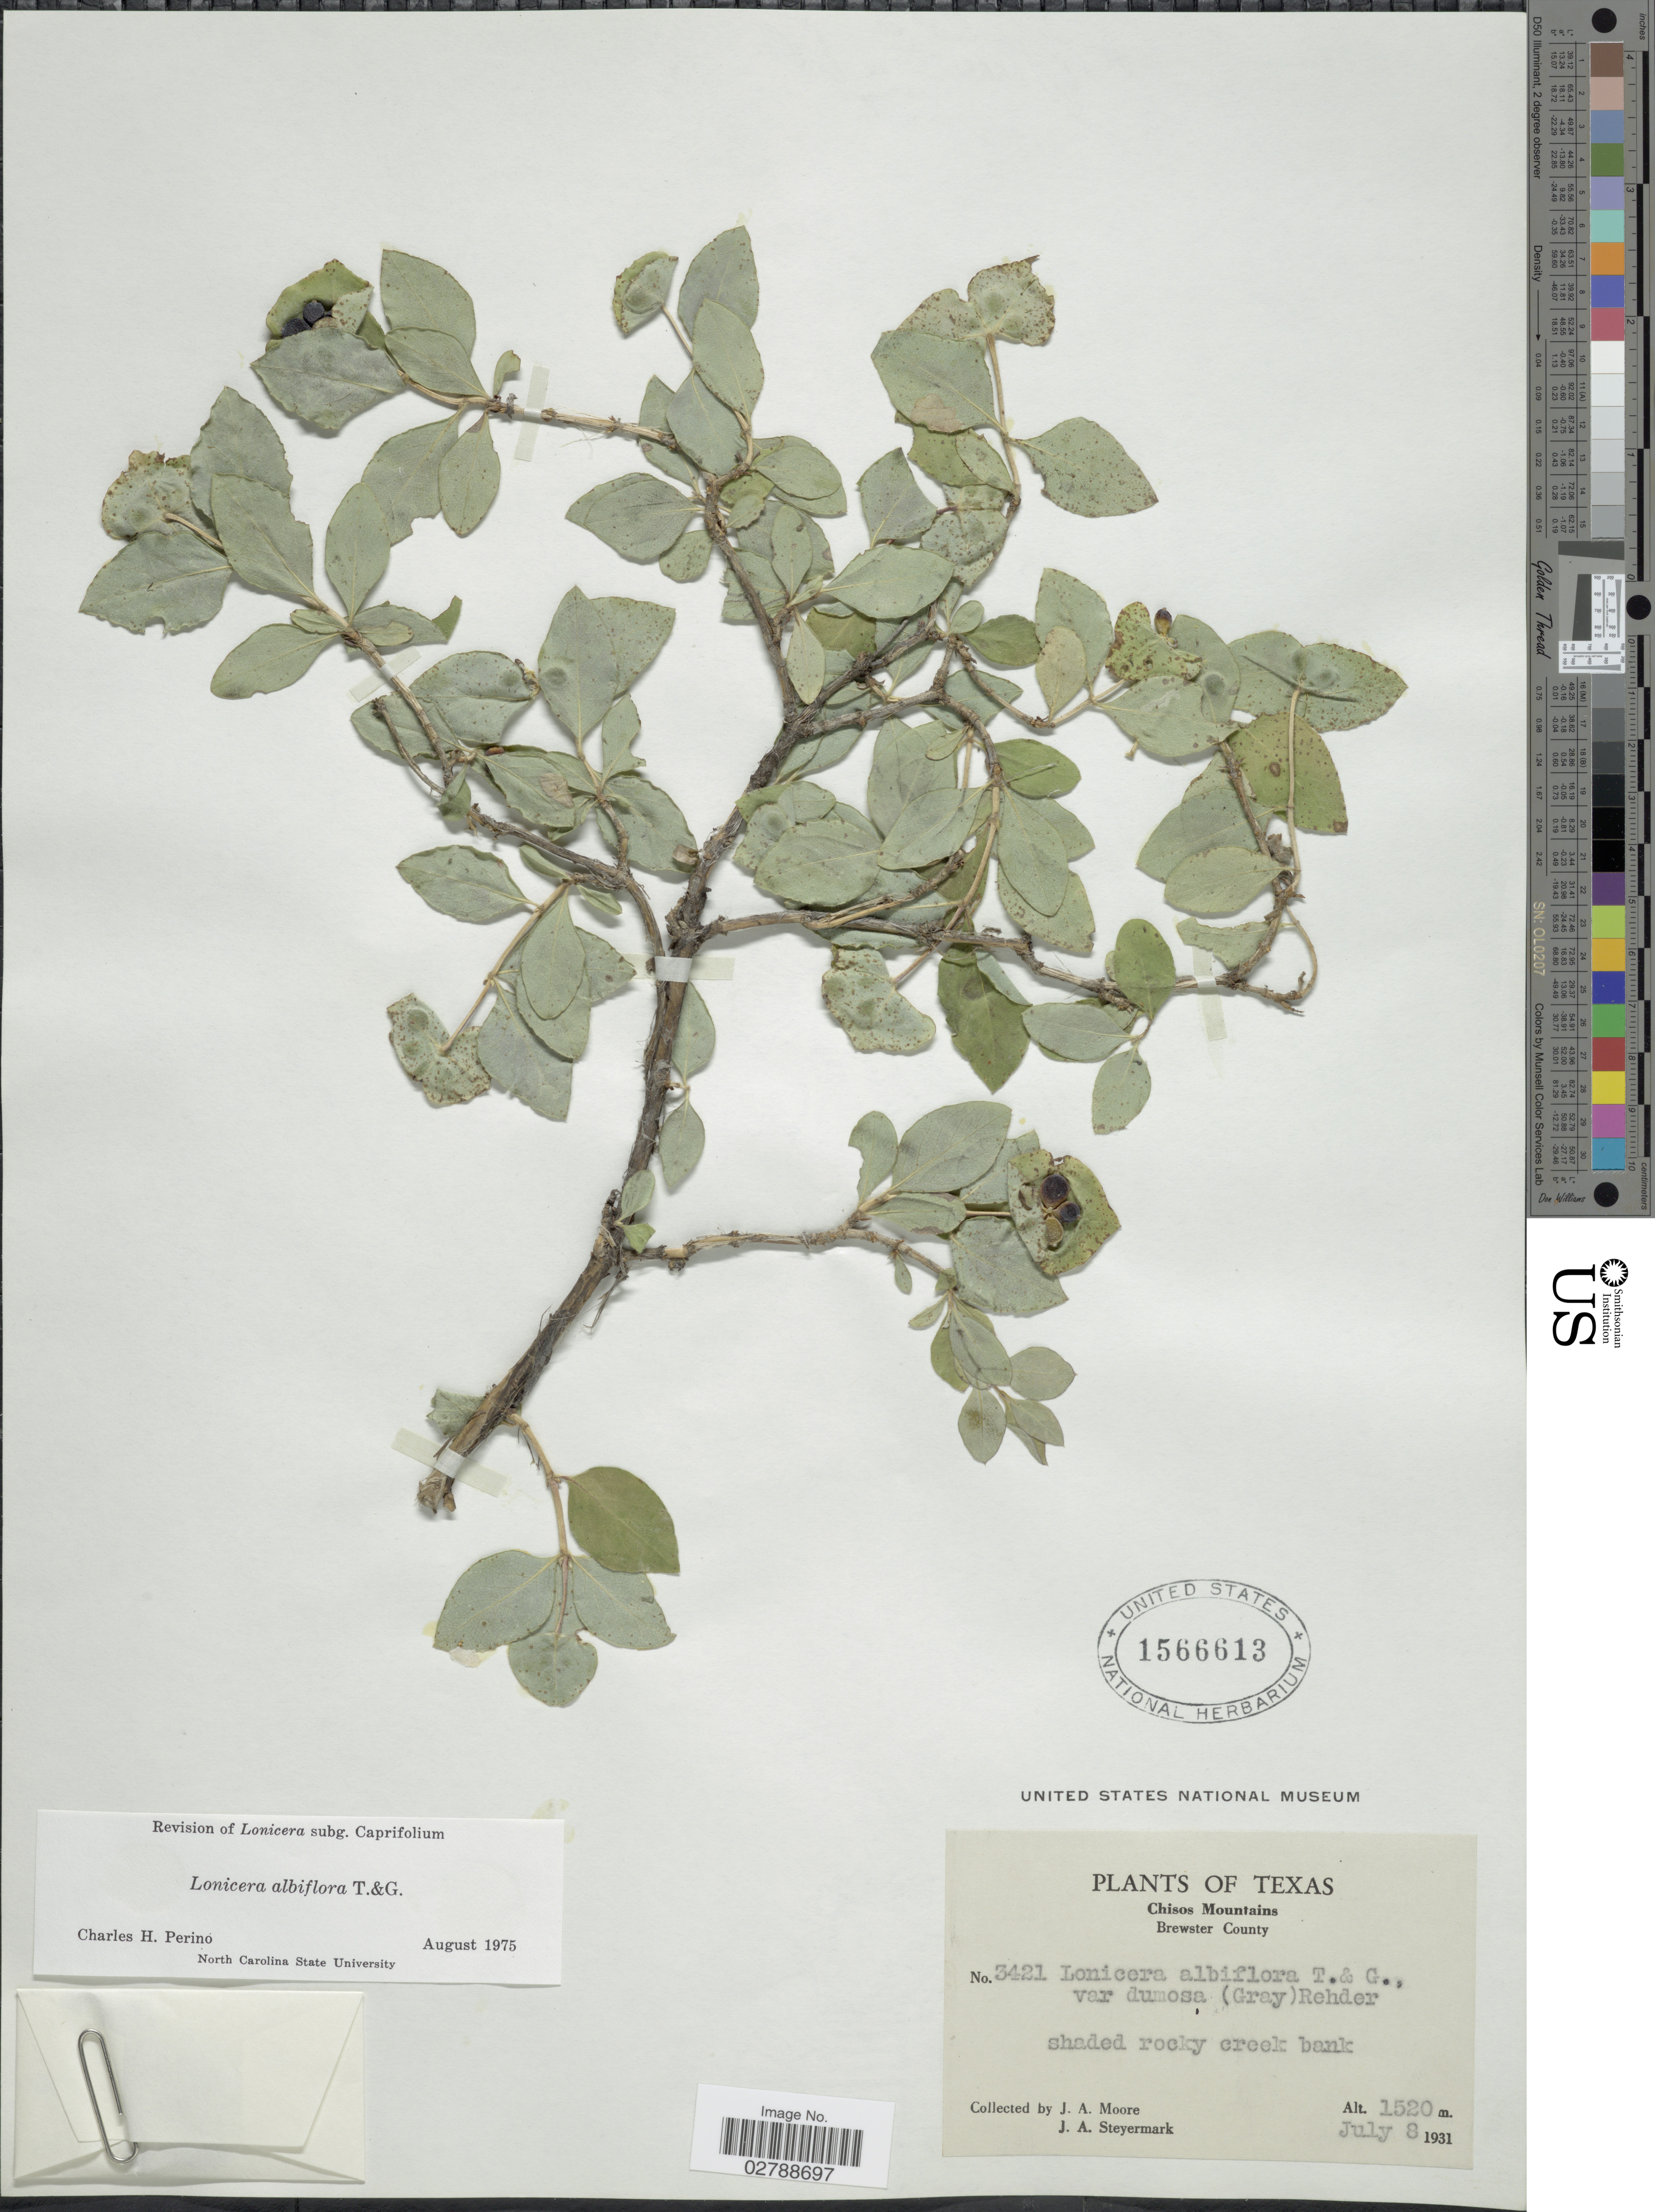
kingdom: Plantae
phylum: Tracheophyta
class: Magnoliopsida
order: Dipsacales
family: Caprifoliaceae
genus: Lonicera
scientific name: Lonicera albiflora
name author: Torr. & A. Gray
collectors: J. A. Moore & J. Steyermark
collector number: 3421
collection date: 1931-07-08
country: United States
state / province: Texas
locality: Chisos Mountains. Brewster County.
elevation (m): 1520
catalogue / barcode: US 1566613